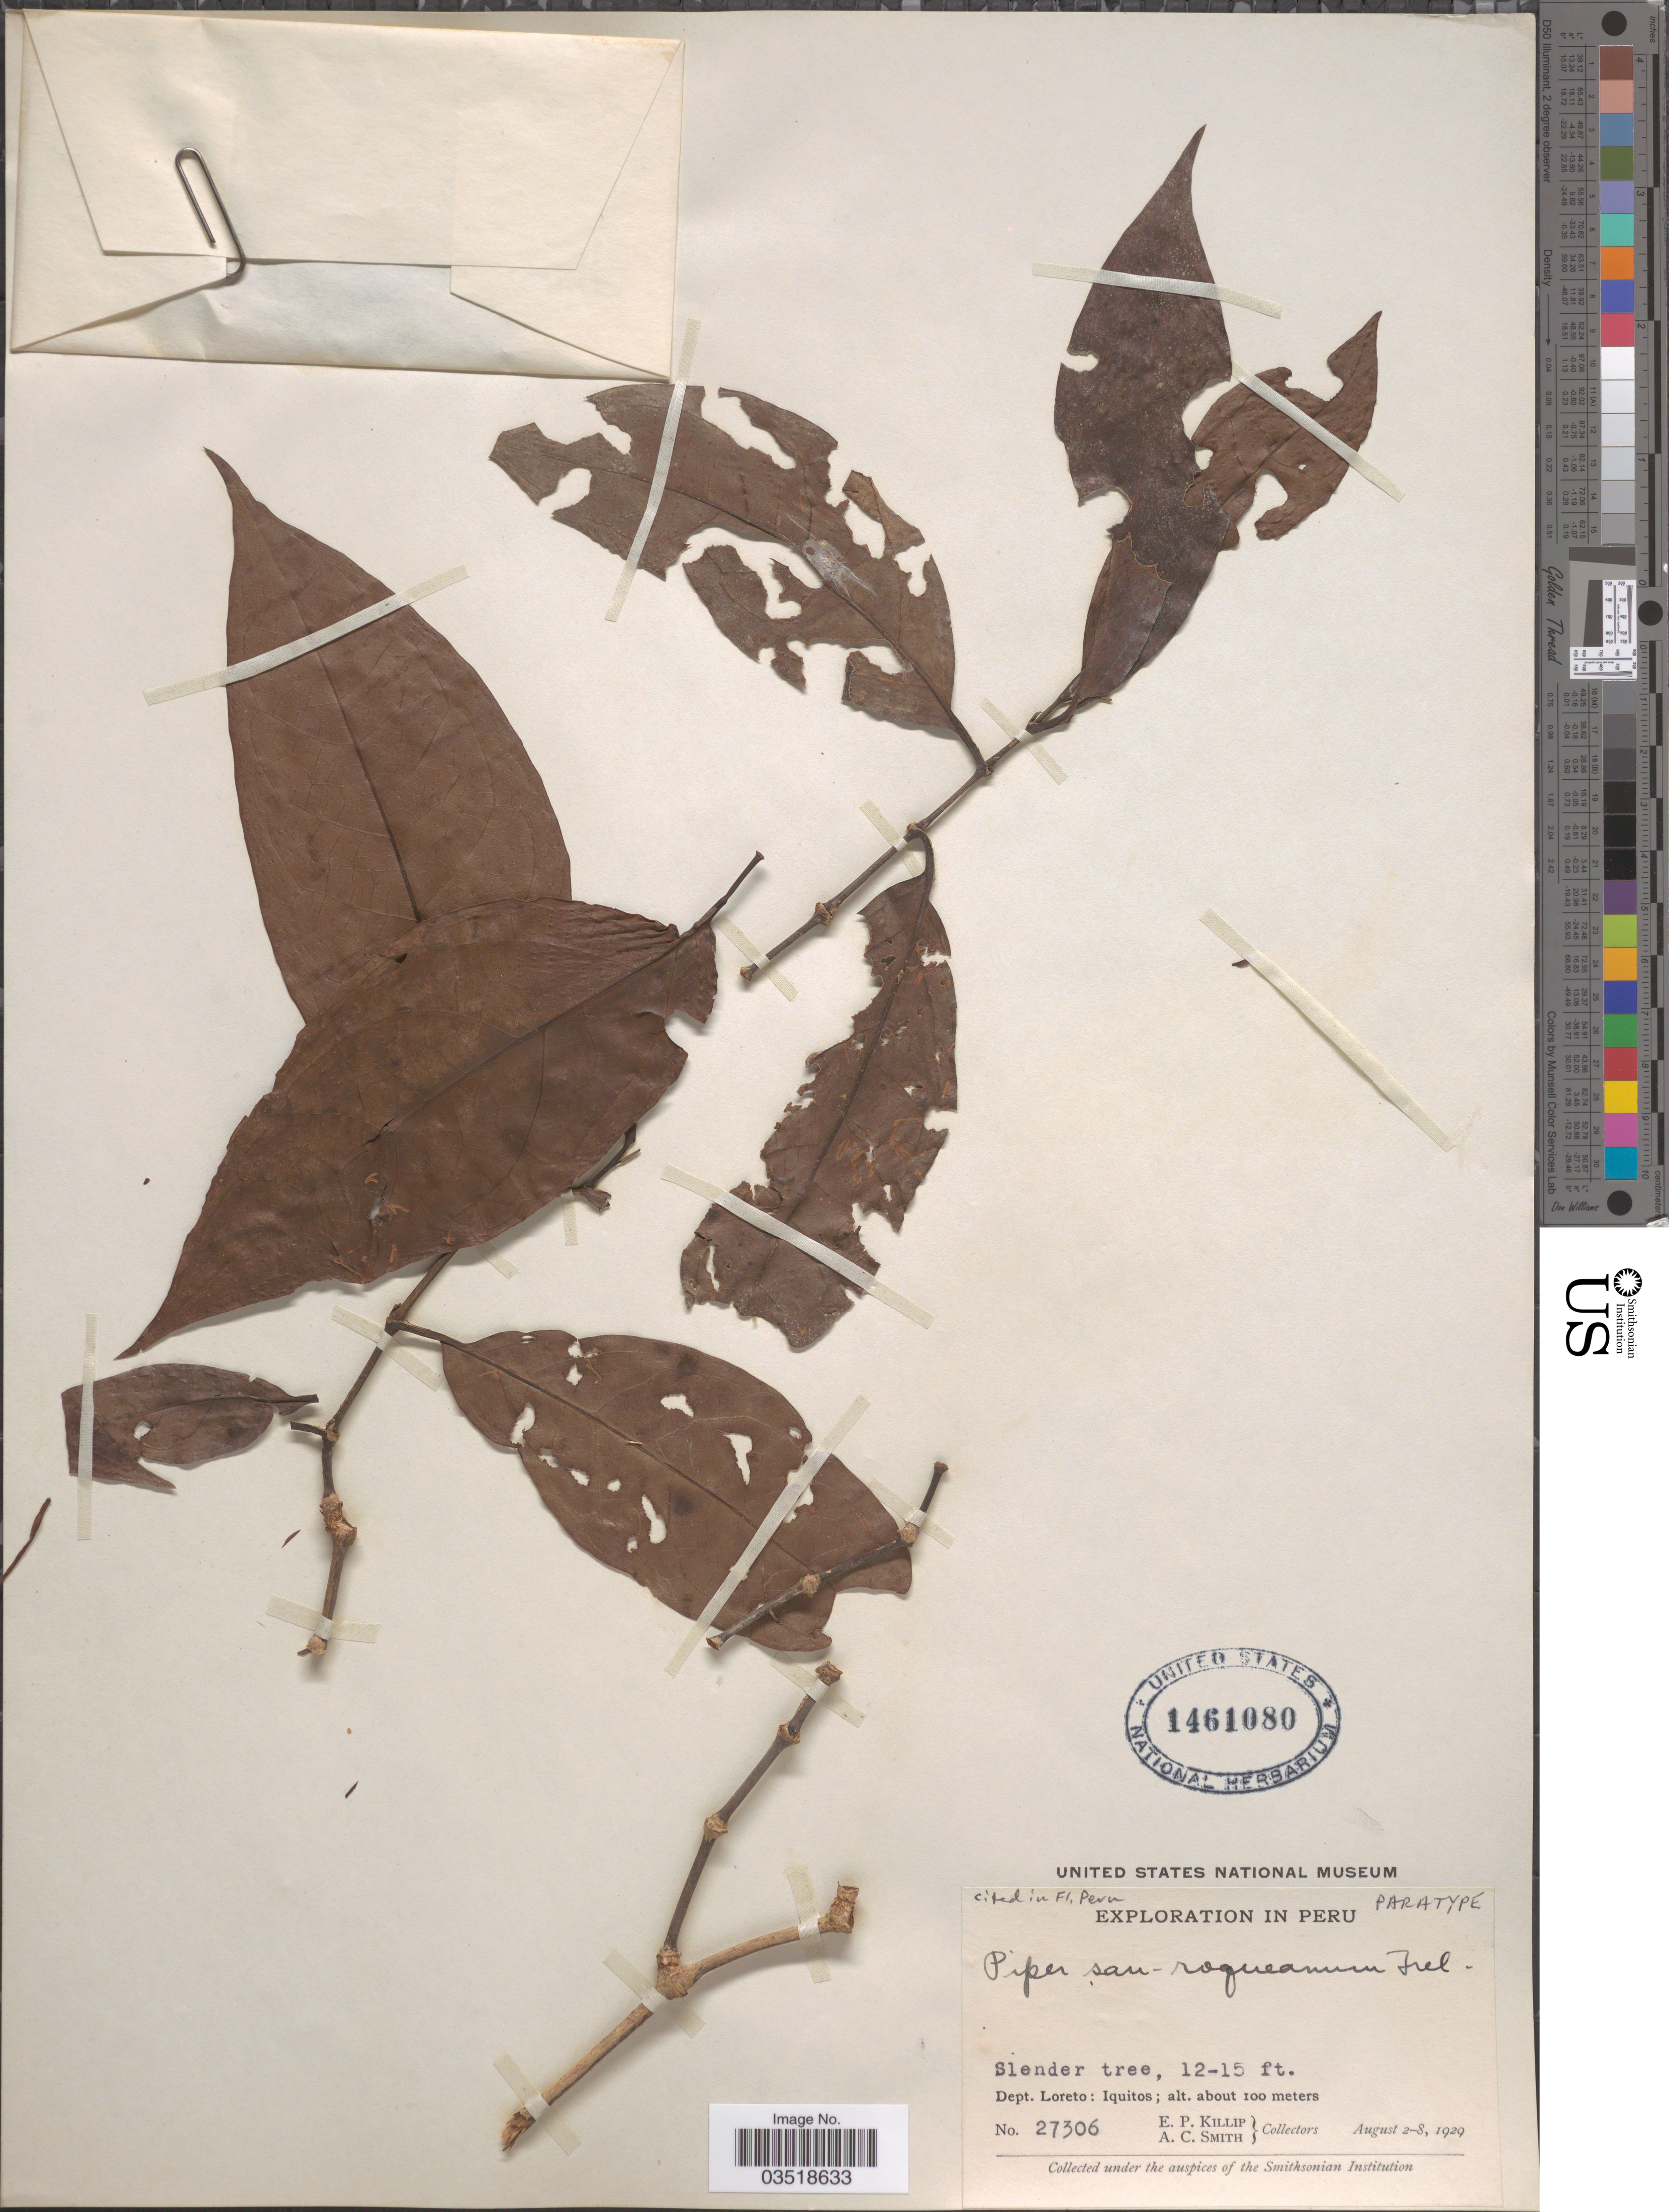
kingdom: Plantae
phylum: Tracheophyta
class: Magnoliopsida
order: Piperales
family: Piperaceae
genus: Piper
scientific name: Piper sanroqueanum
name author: Trel.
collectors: E. P. Killip & A. C. Smith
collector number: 27306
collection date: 1929-08-02/1929-08-08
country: Peru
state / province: Loreto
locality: Dept. Loreto: Iquitos.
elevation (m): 100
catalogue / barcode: US 1461080